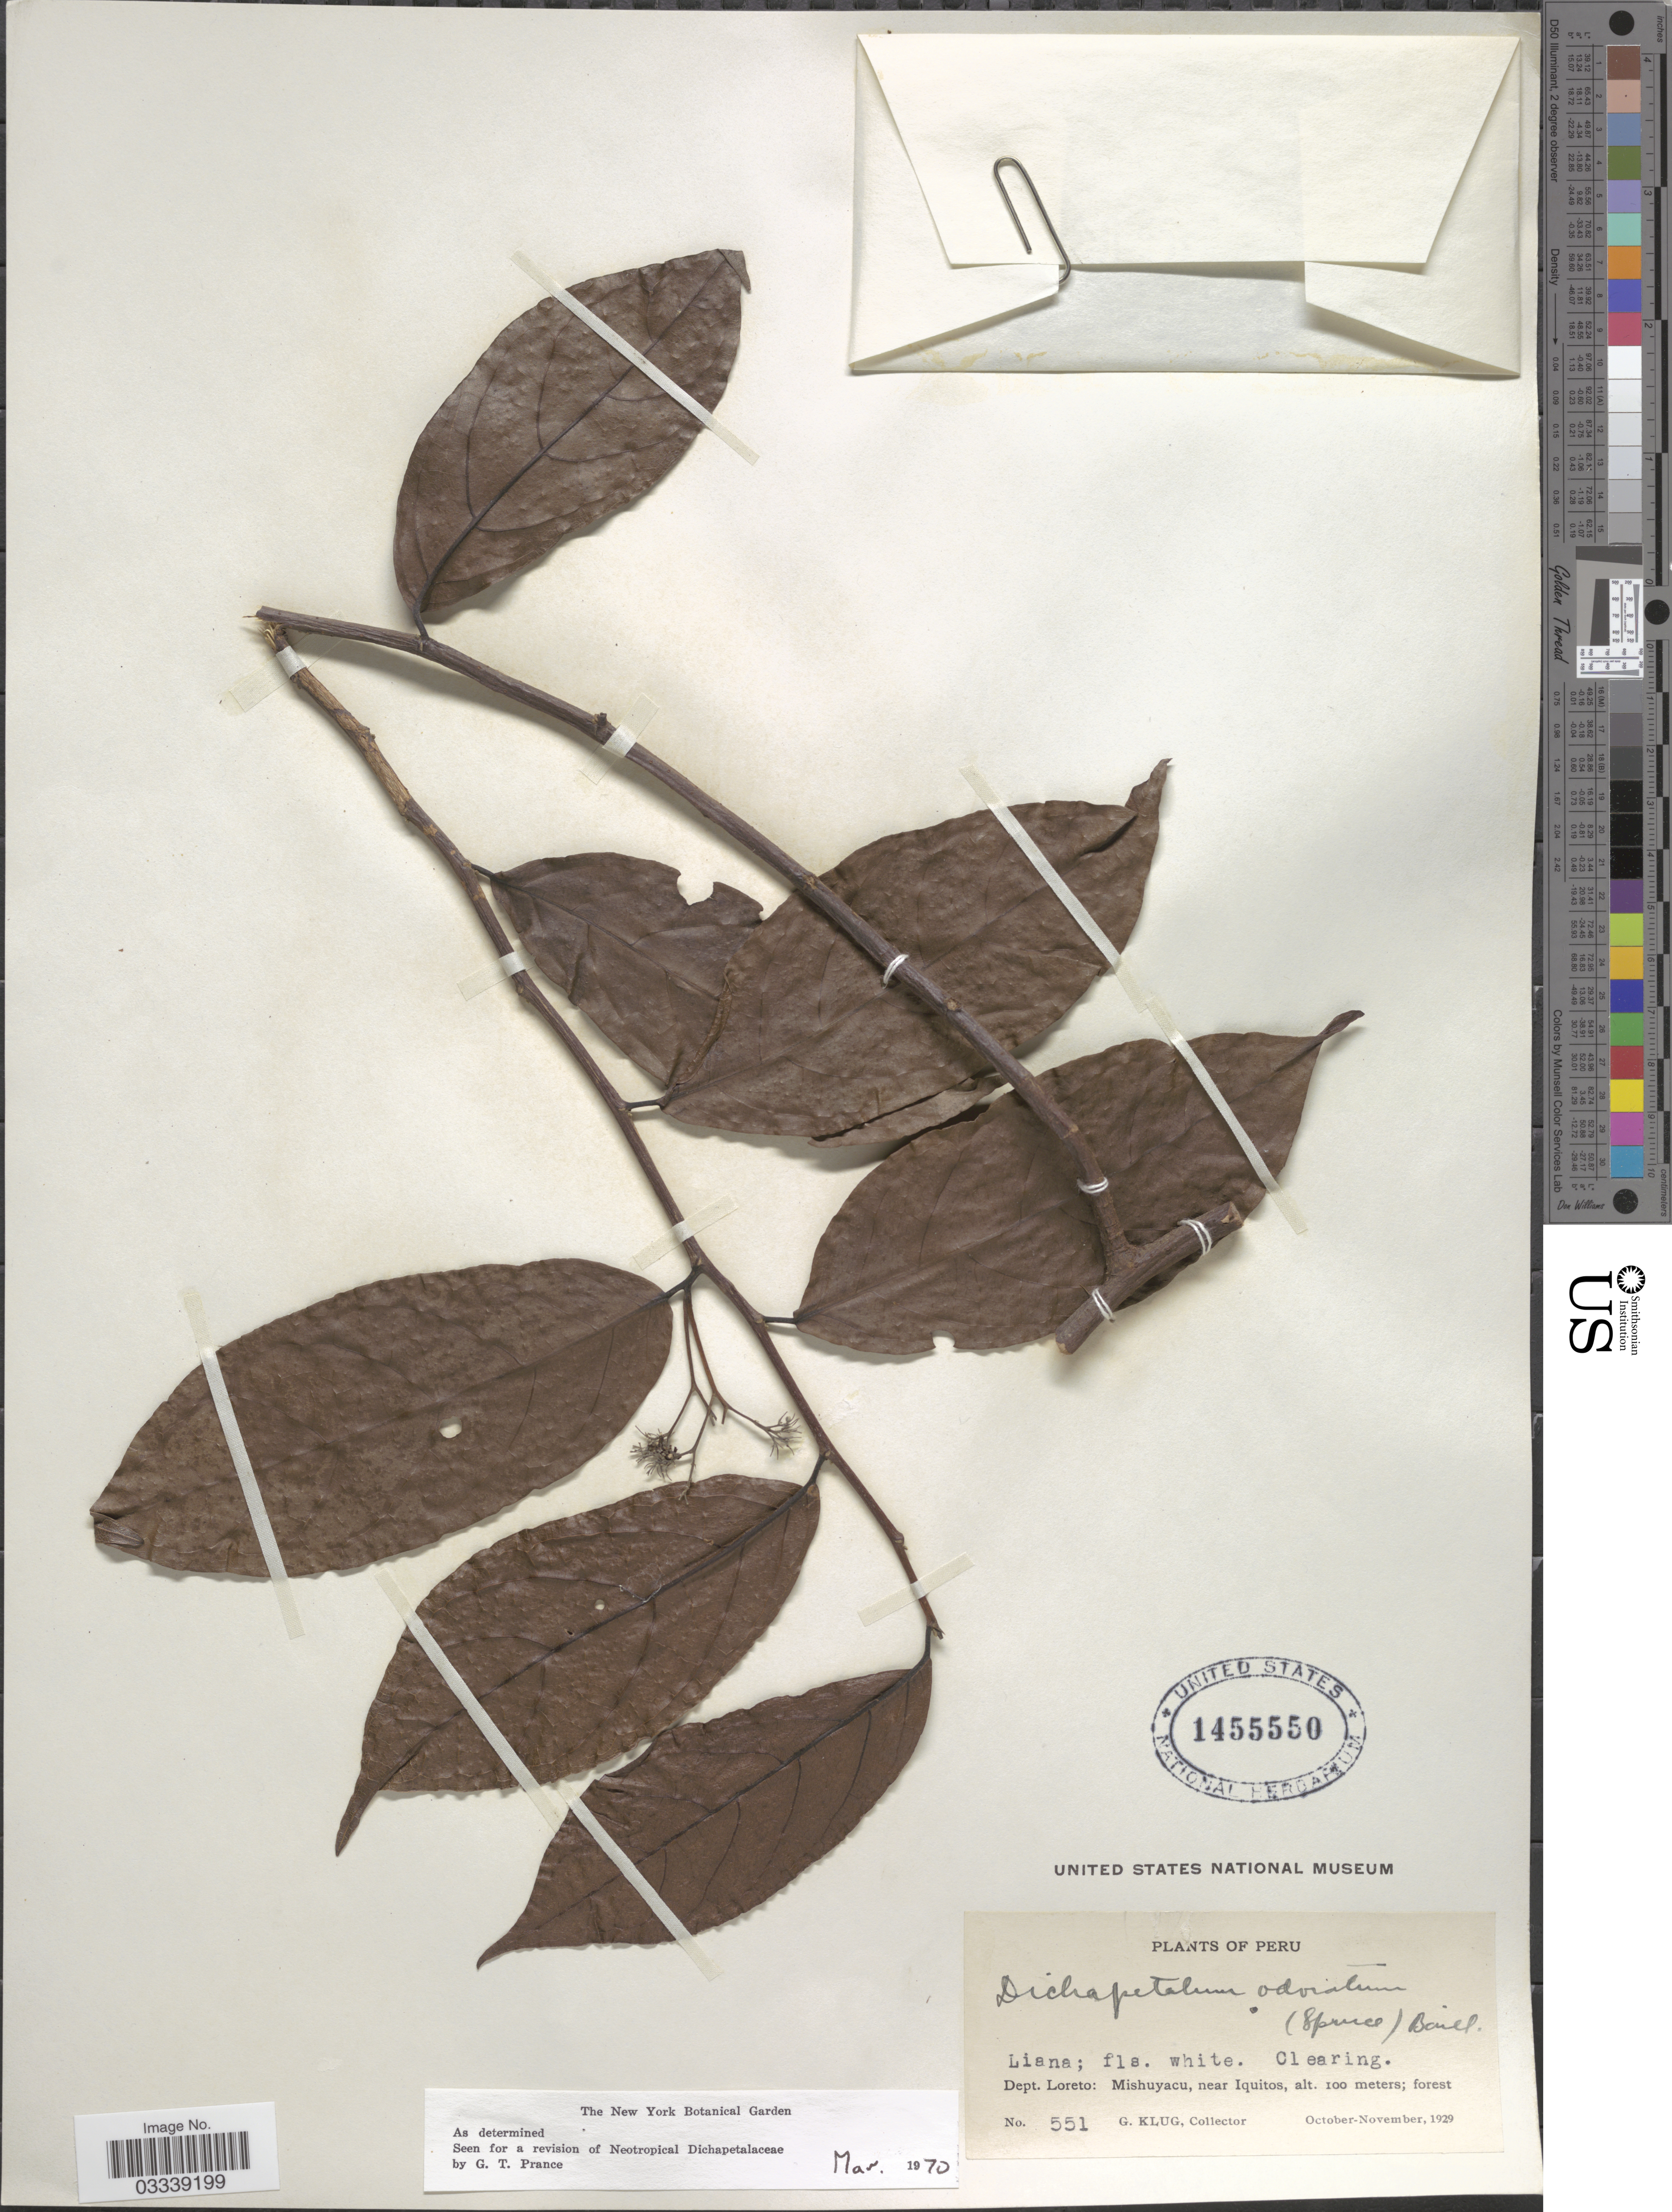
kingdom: Plantae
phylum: Tracheophyta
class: Magnoliopsida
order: Malpighiales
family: Dichapetalaceae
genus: Dichapetalum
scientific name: Dichapetalum odoratum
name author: Baill.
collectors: G. Klug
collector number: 551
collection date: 1929-10/1929-11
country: Peru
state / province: Loreto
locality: Dept. Loreto: Mishuyacu, near Iquitos.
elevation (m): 100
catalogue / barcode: US 1455550